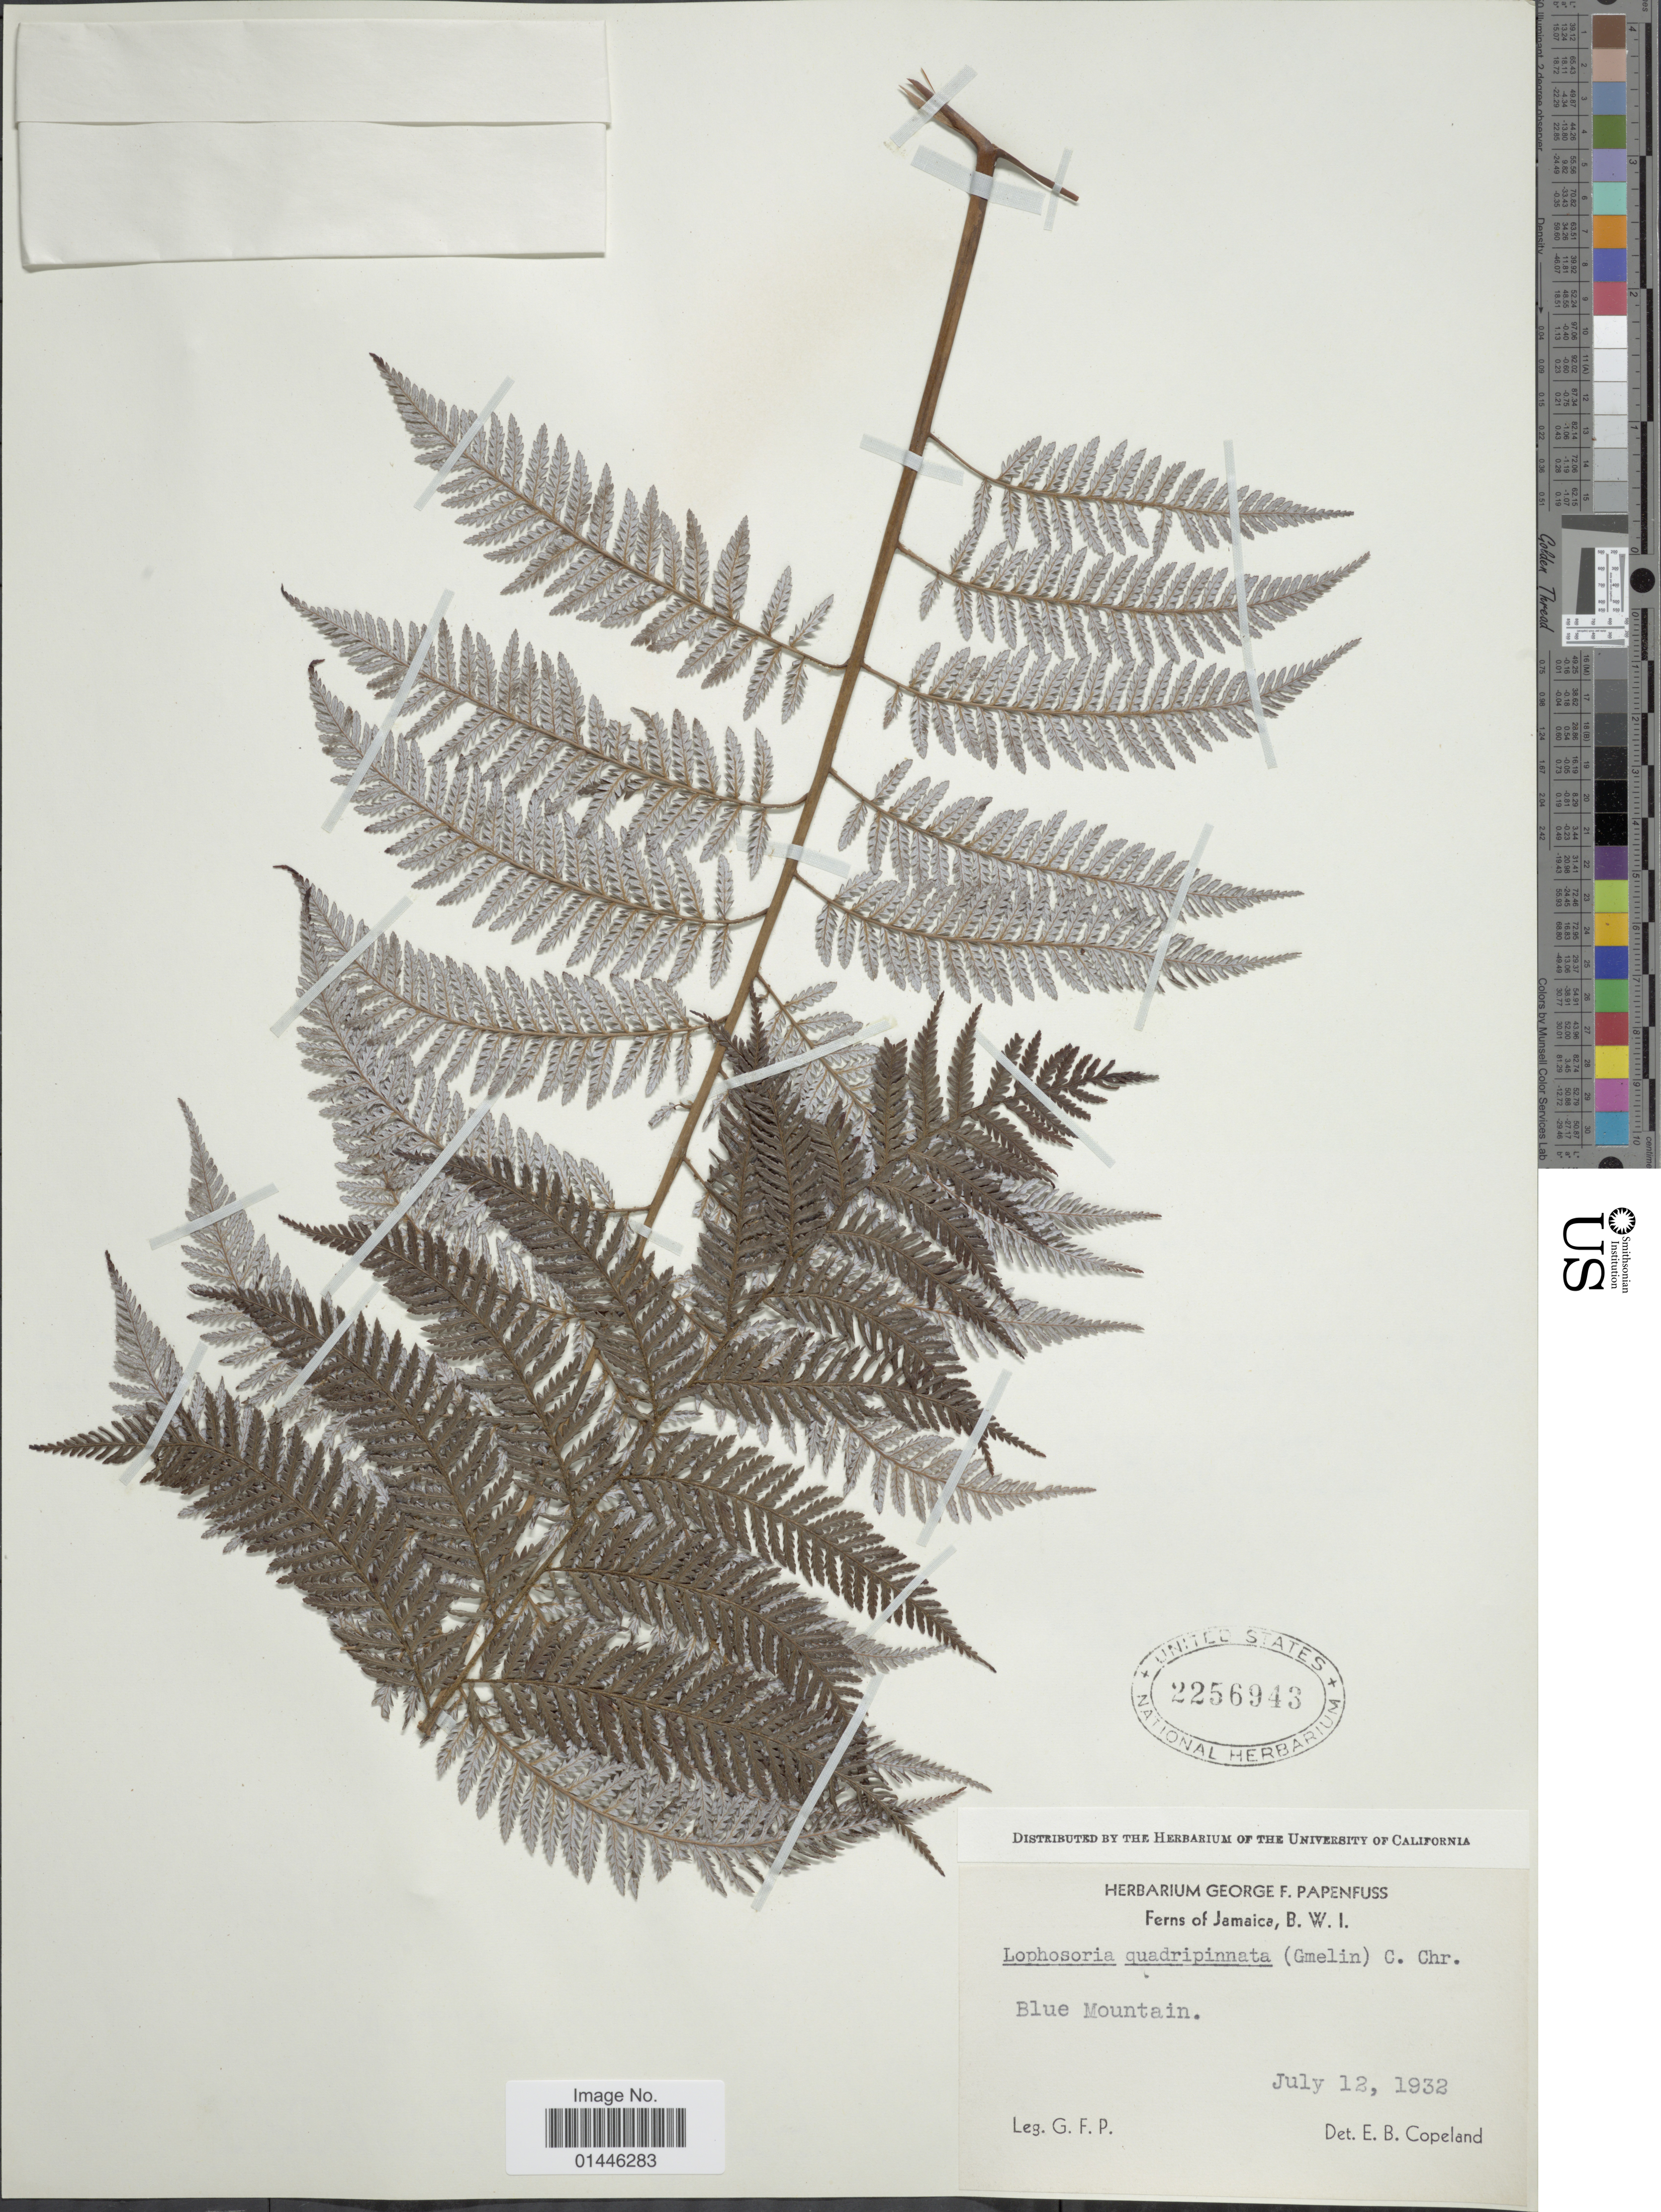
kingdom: Plantae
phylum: Tracheophyta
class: Polypodiopsida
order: Cyatheales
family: Dicksoniaceae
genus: Lophosoria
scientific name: Lophosoria quadripinnata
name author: (J.F. Gmel.) C. Chr.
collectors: G. Papenfuss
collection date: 1932-07-12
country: Jamaica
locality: Jamaica. B. W. I. Blue Mountain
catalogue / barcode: US 2256943